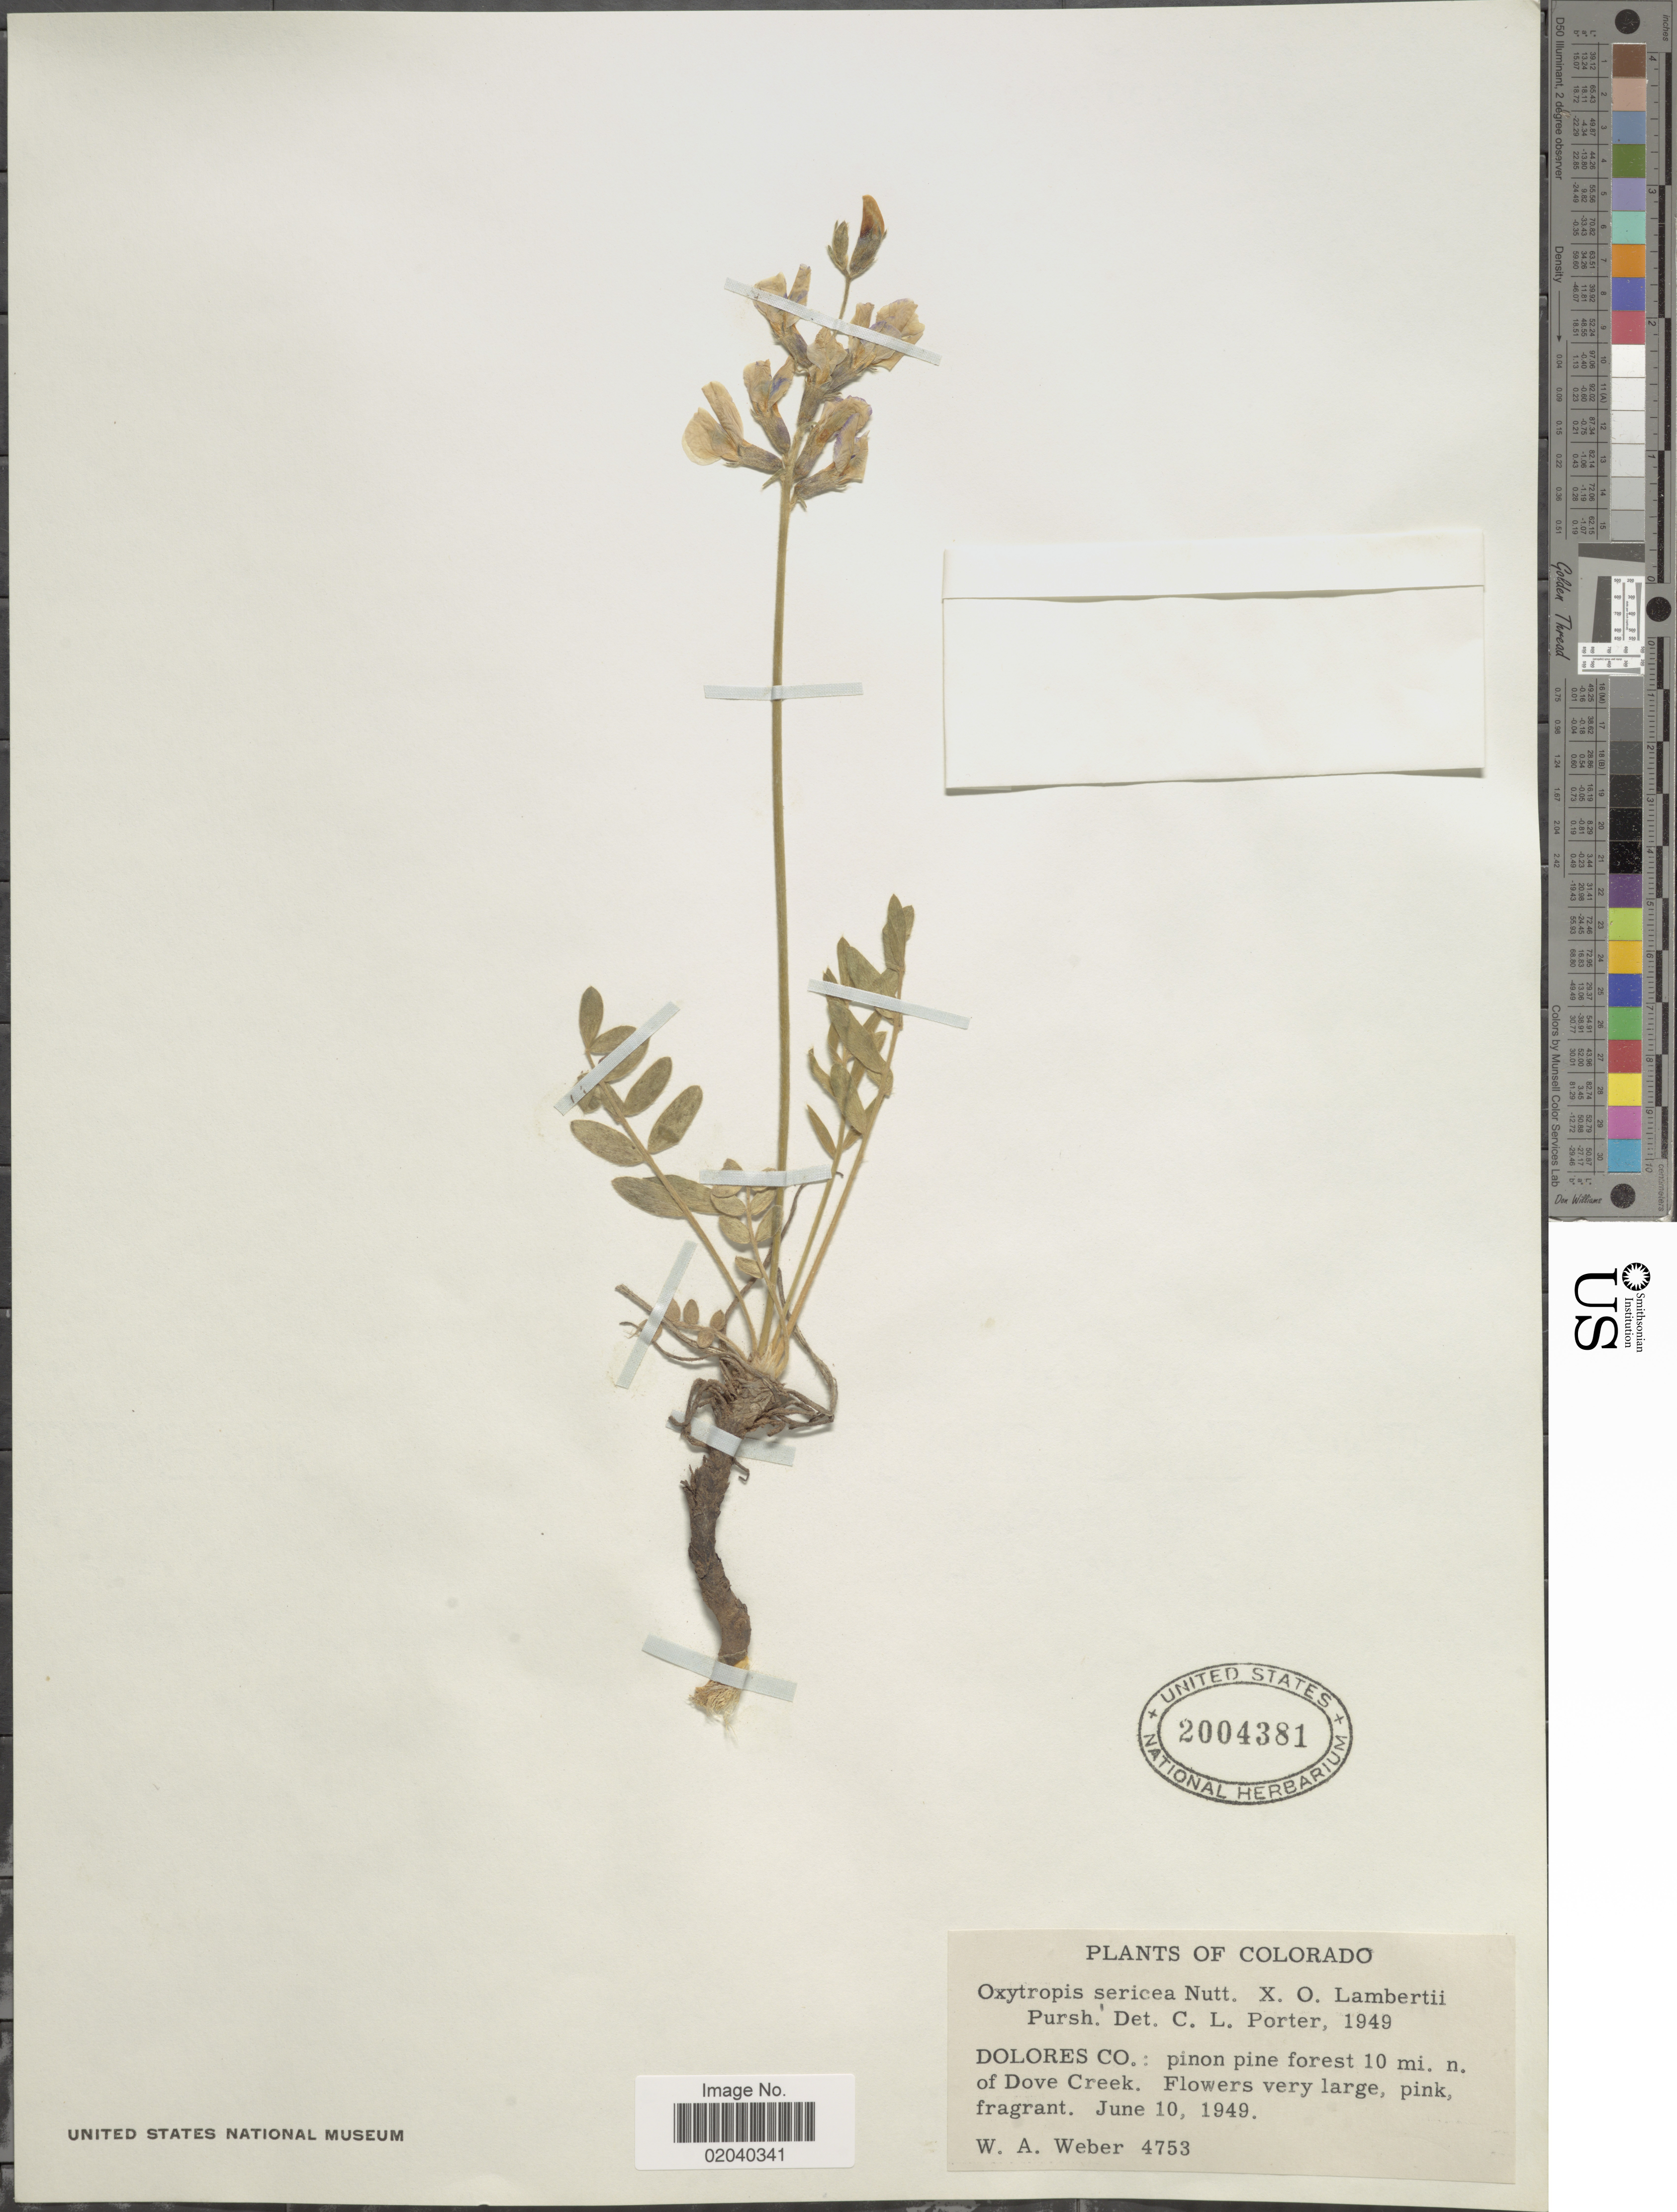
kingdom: Plantae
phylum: Tracheophyta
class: Magnoliopsida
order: Fabales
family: Fabaceae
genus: Oxytropis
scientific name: Oxytropis sericea var. sericea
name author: Nutt.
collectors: W. A. Weber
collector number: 4753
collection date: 1949-06-10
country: United States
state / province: Colorado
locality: Dolores Co.: pinon pine forest 10 mi. n. of Dove Creek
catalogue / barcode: US 2004381